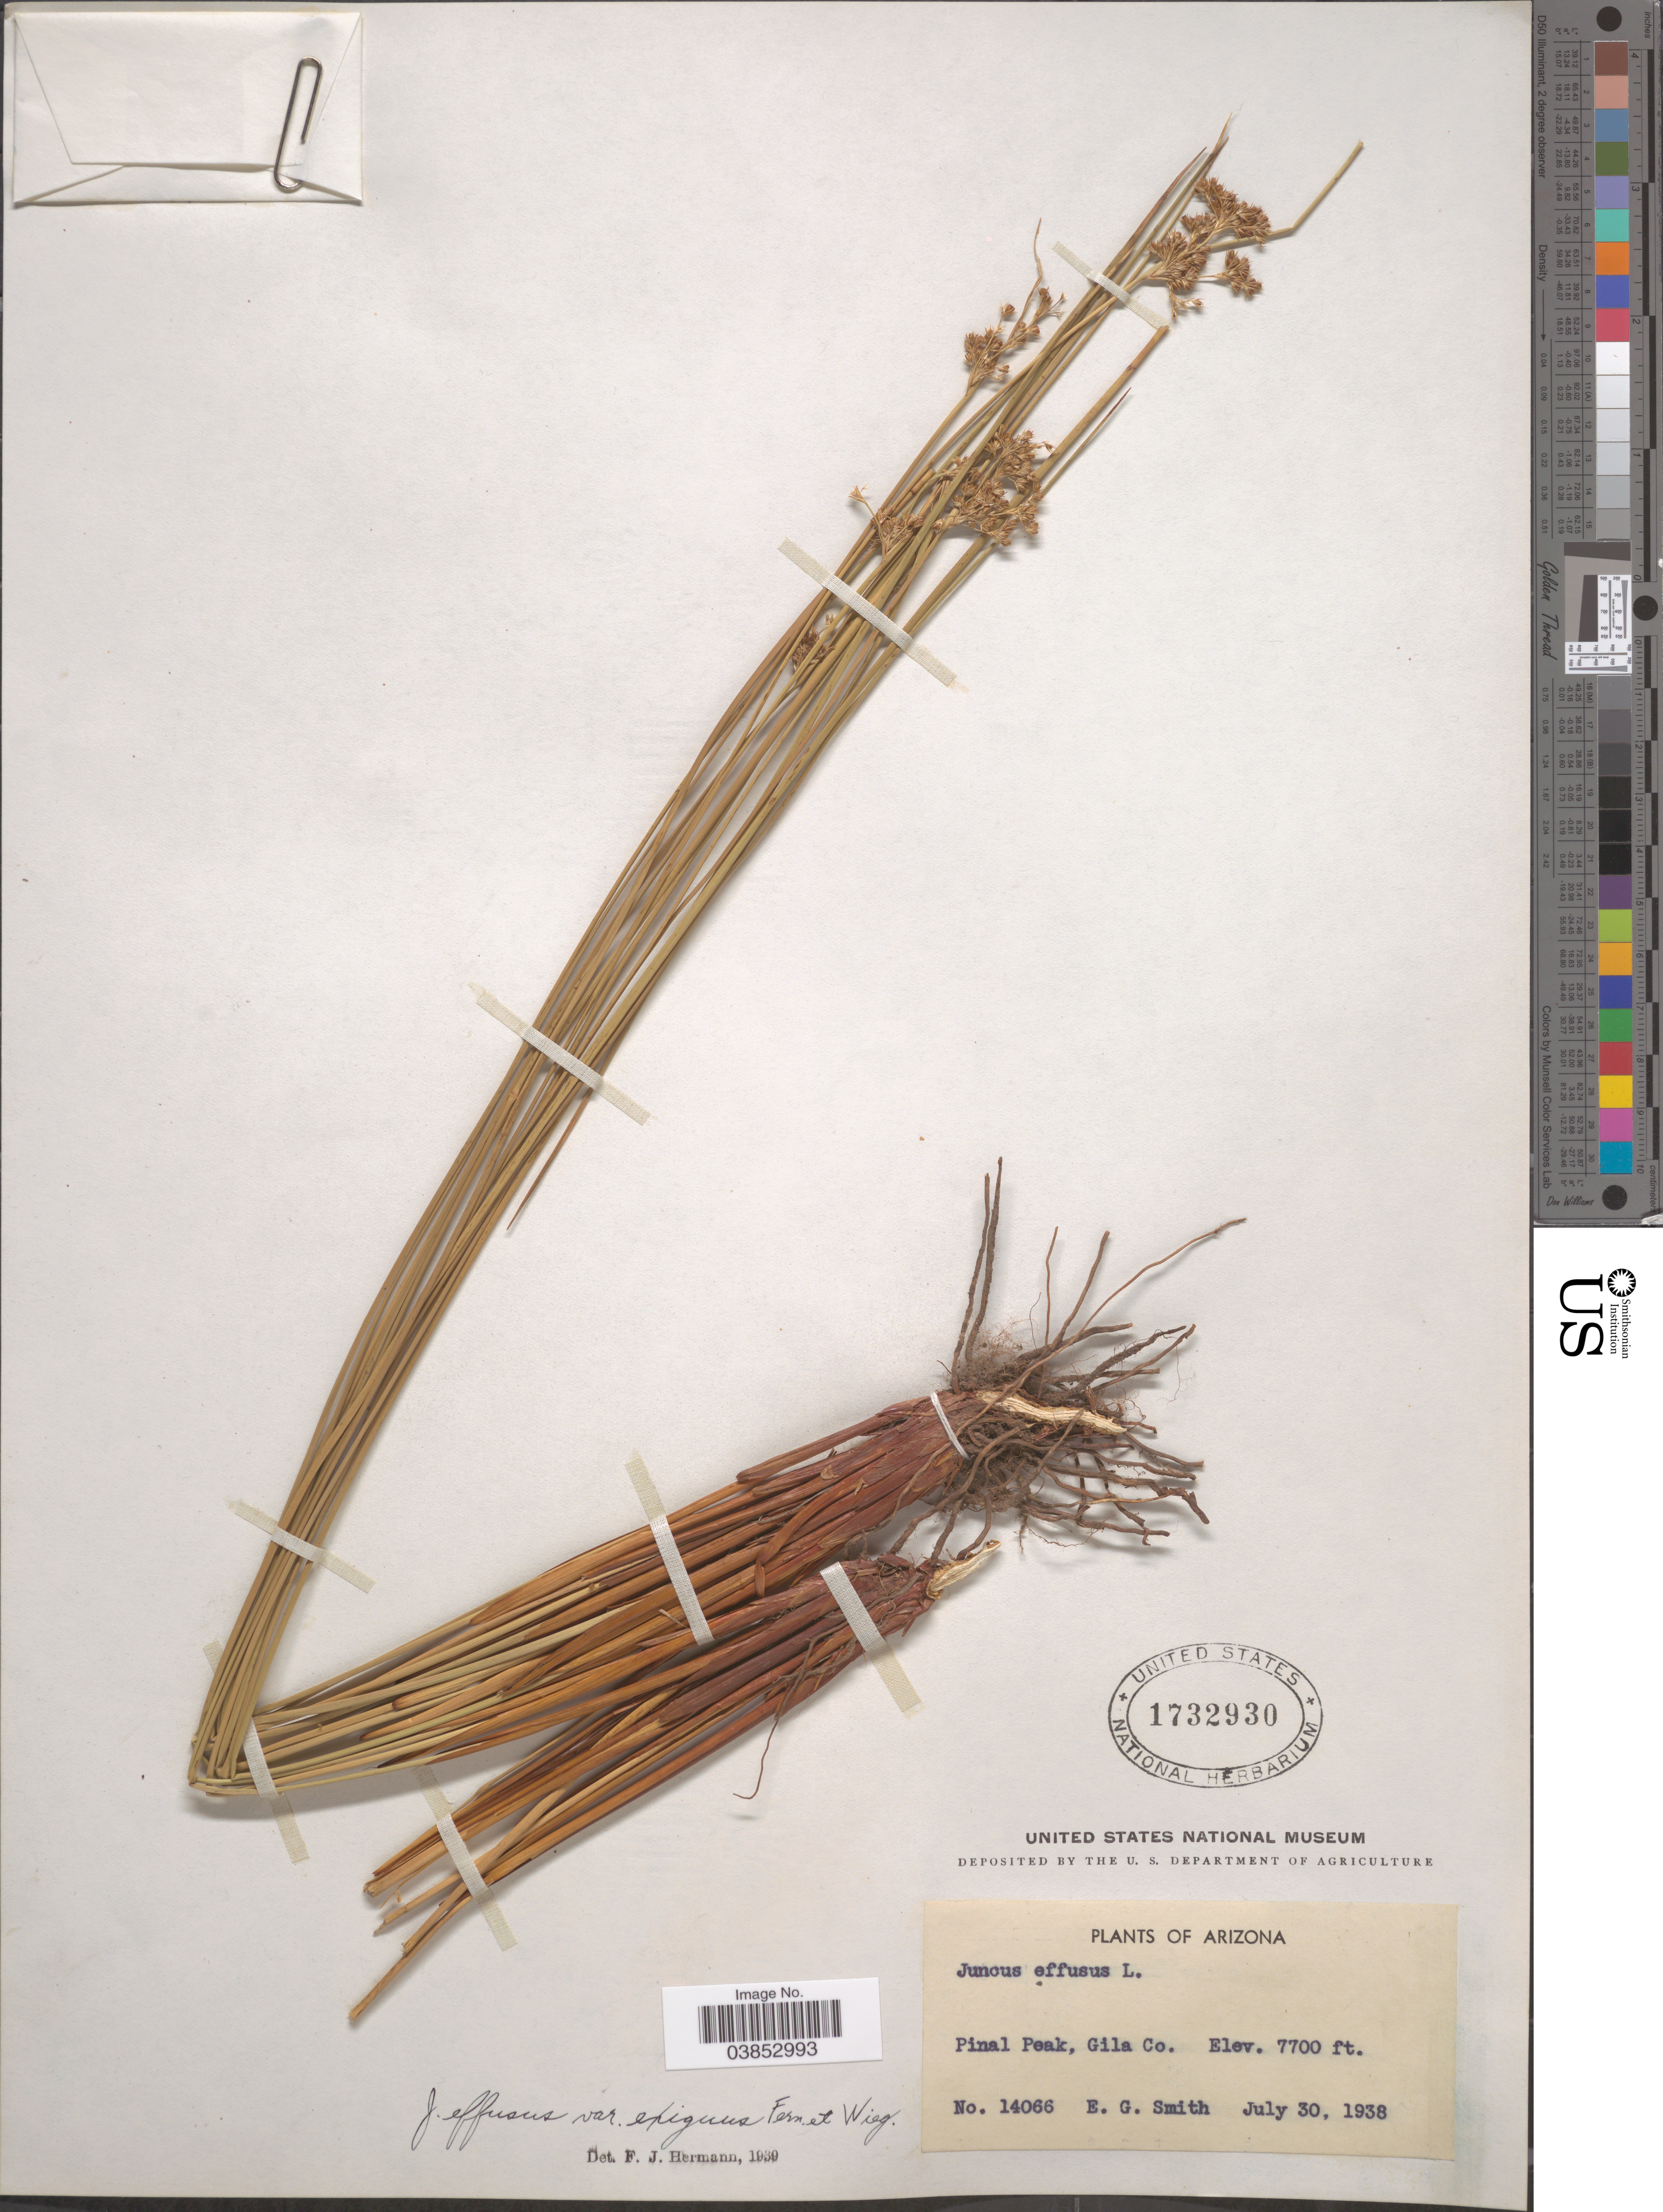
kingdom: Plantae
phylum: Tracheophyta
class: Liliopsida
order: Poales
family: Juncaceae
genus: Juncus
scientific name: Juncus effusus var. exiguus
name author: Fernald & Wiegand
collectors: E. G. Smith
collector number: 14066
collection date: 1938-07-30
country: United States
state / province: Arizona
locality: Pinal Peak, Gilla Co.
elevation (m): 2347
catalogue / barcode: US 1732930